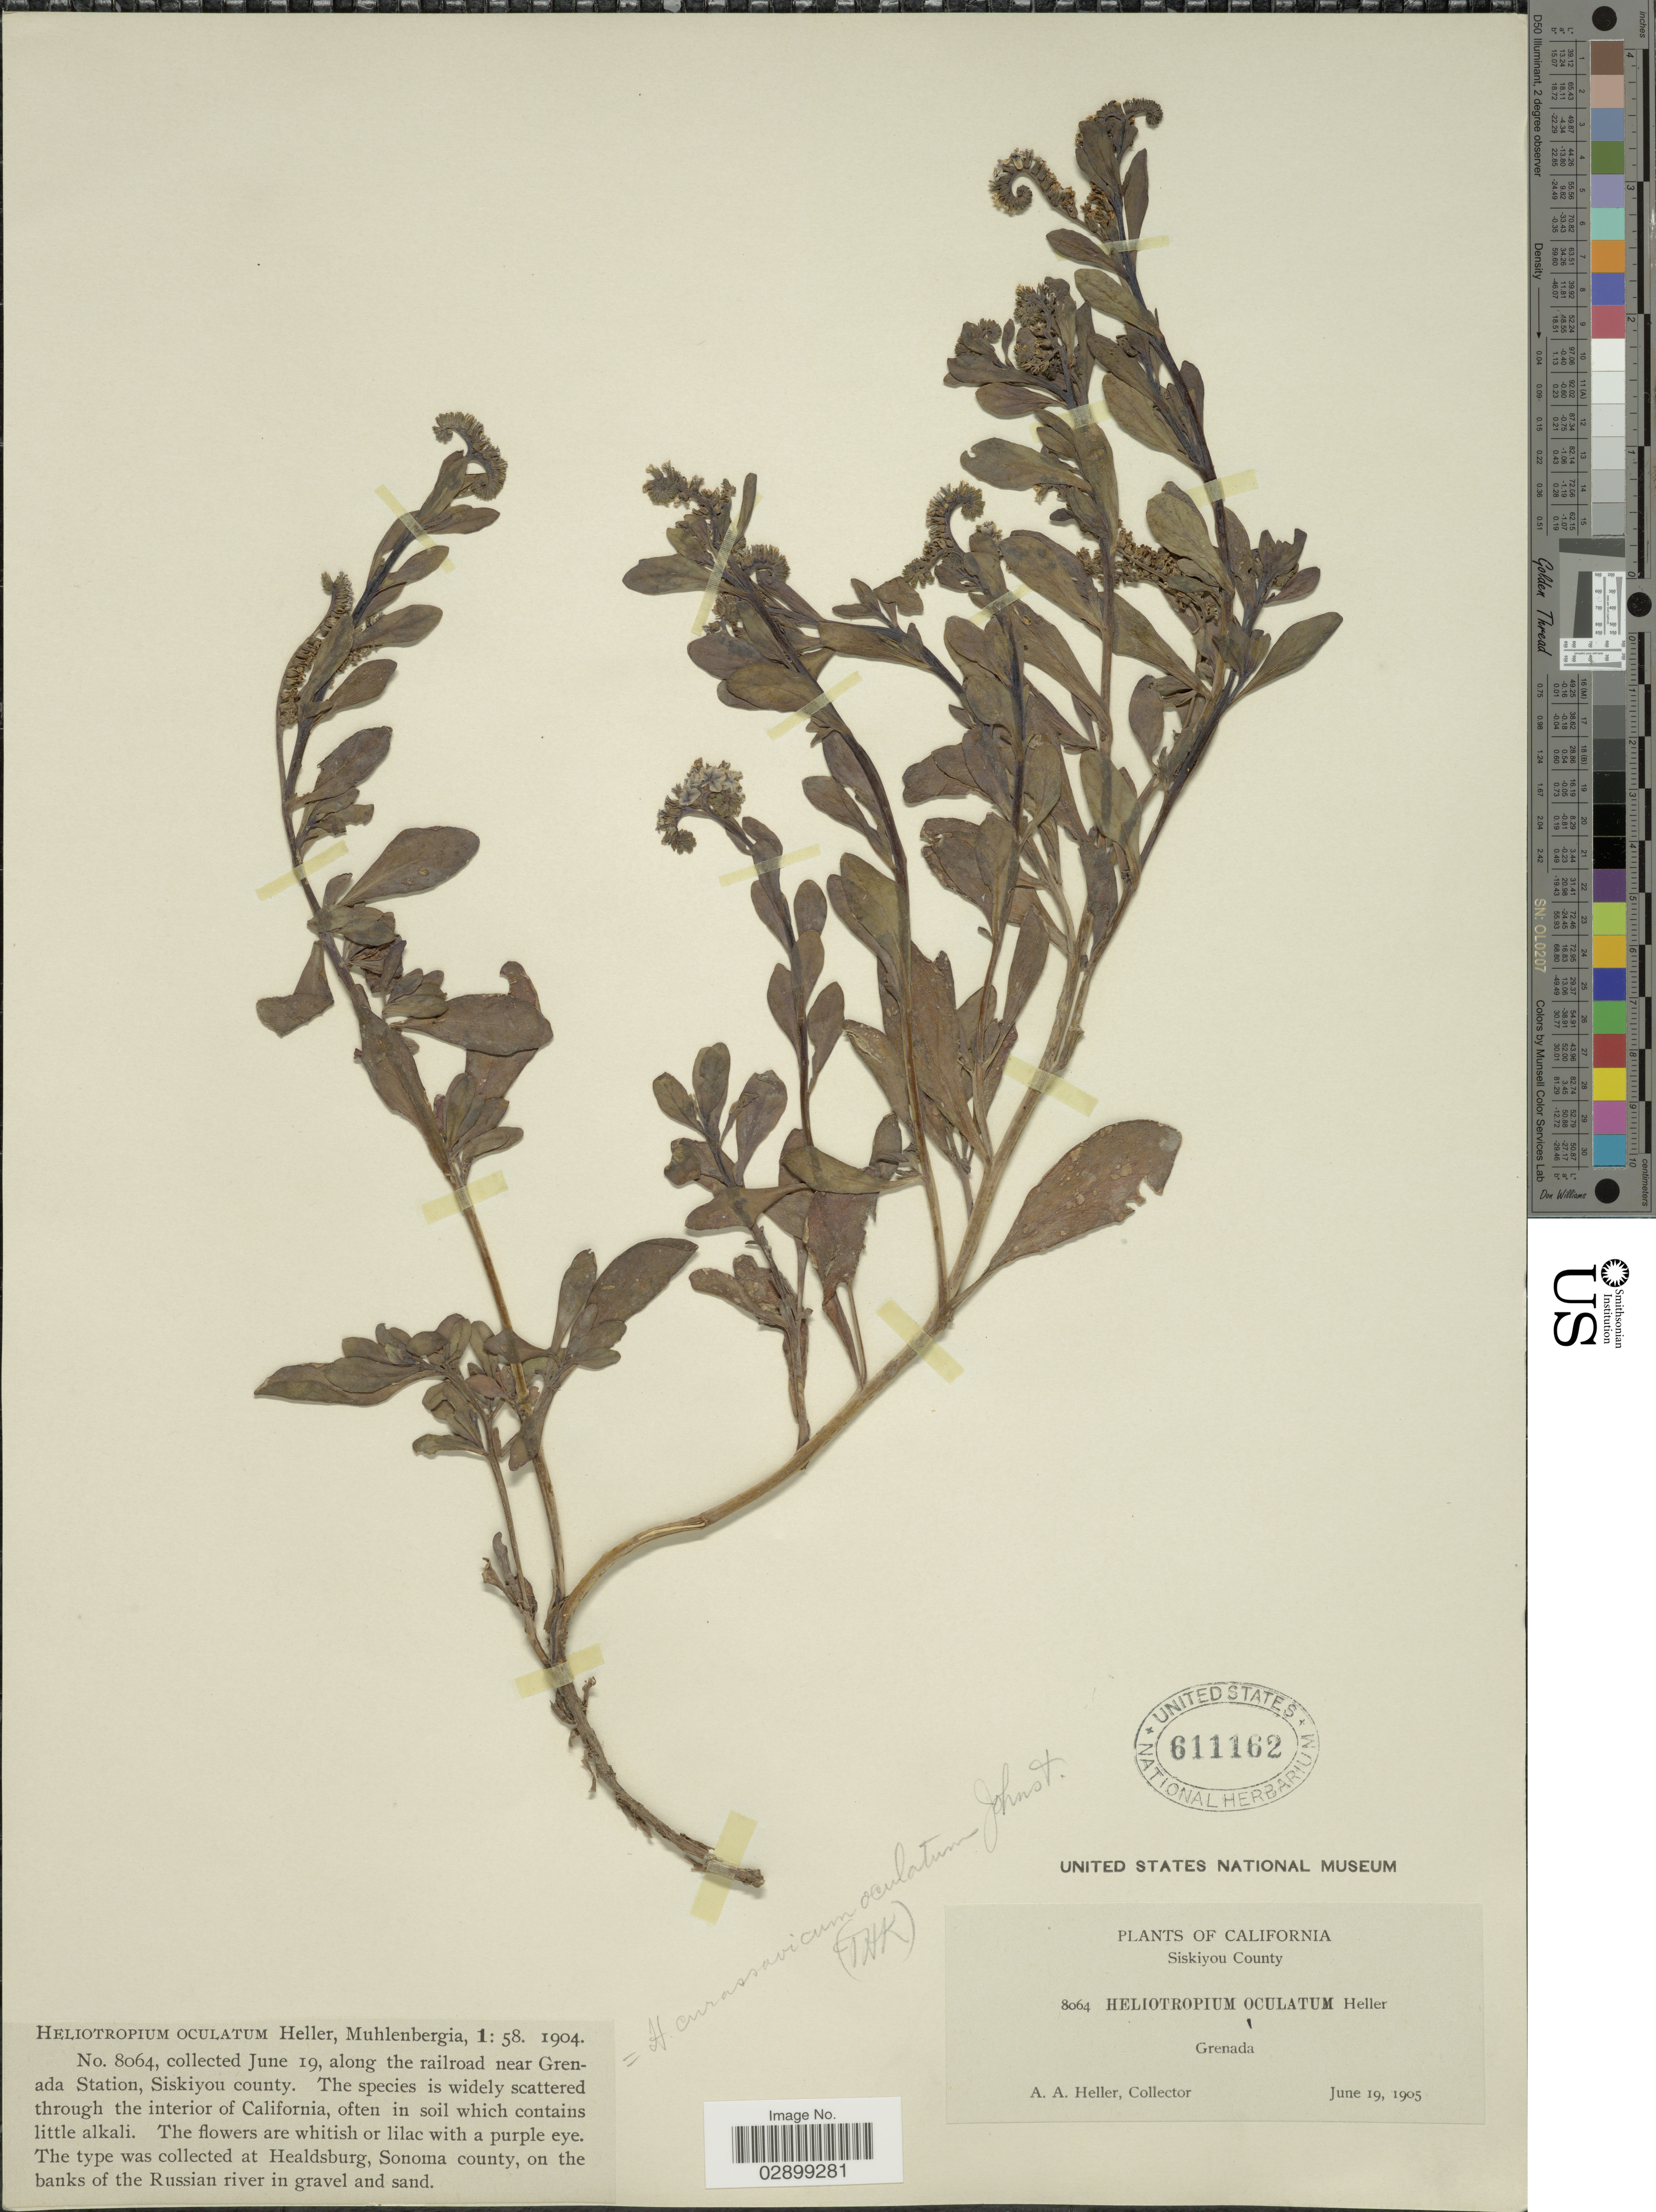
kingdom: Plantae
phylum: Tracheophyta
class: Magnoliopsida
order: Boraginales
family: Heliotropiaceae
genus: Heliotropium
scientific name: Heliotropium sp.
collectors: A. A. Heller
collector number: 8064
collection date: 1905-06-19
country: United States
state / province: California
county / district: Siskiyou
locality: Siskiyou County. Grenada. Along the railroad near Grenada Station.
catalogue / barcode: US 611162